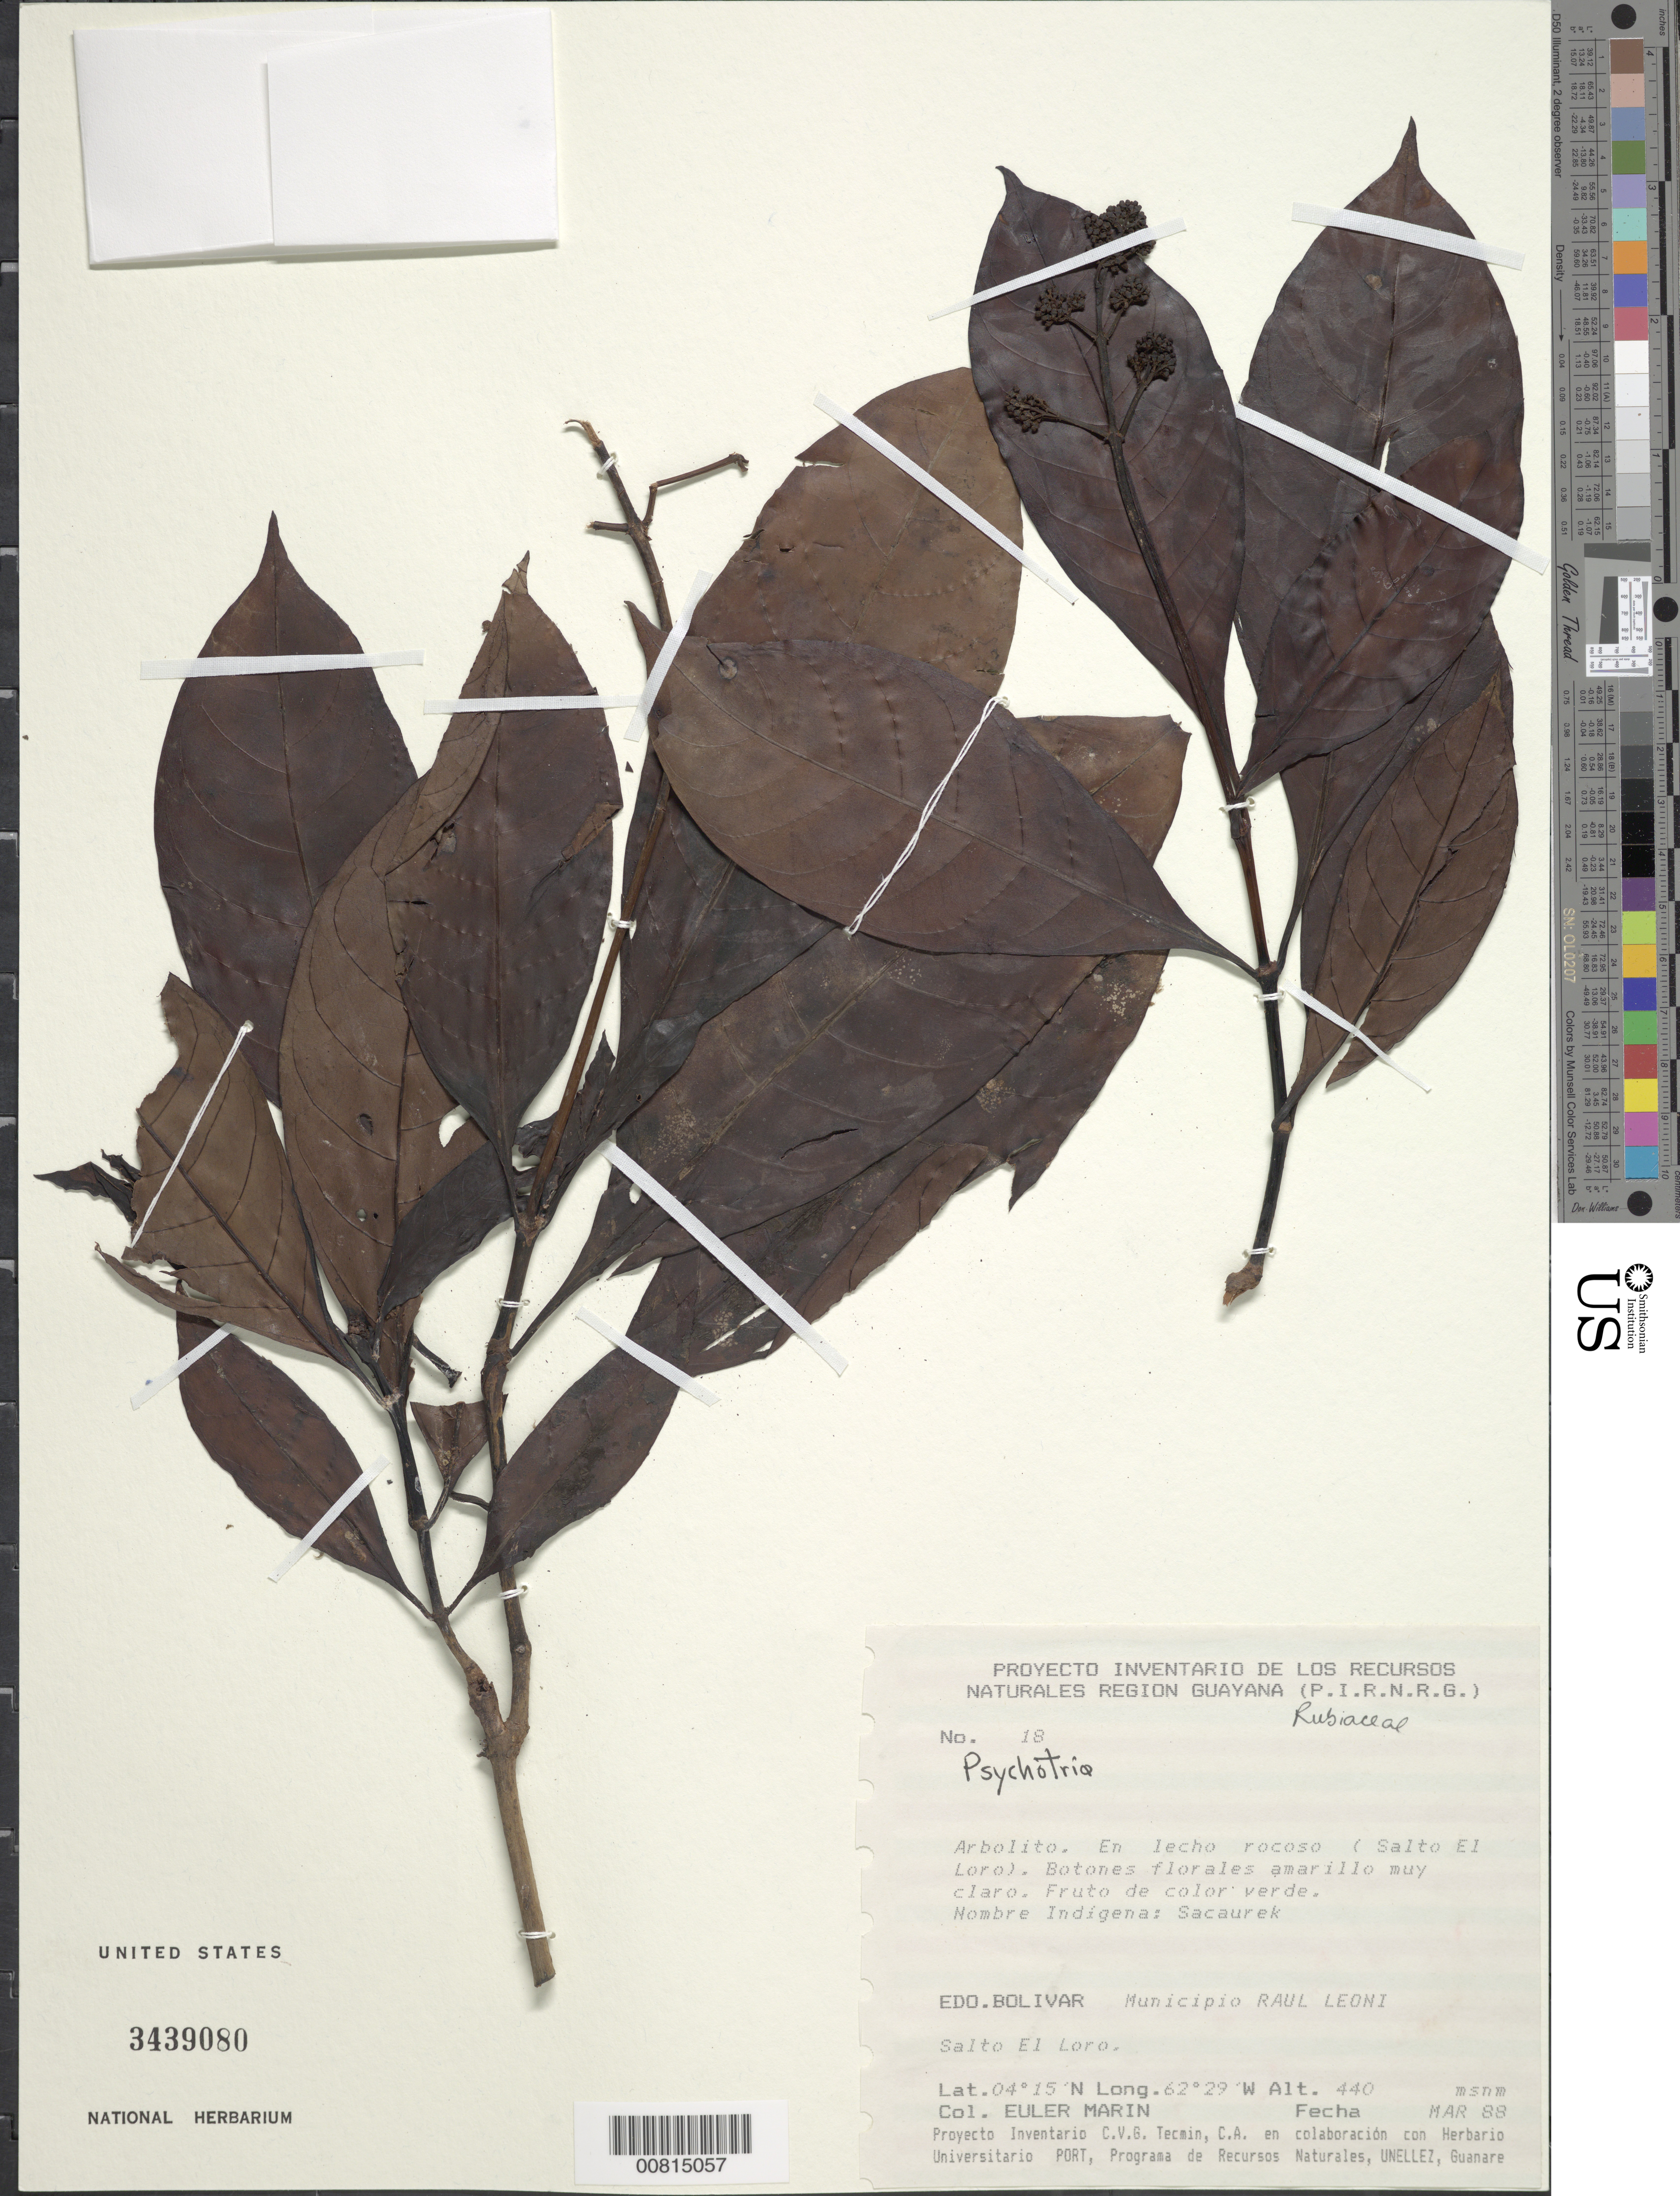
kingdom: Plantae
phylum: Tracheophyta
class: Magnoliopsida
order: Gentianales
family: Rubiaceae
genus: Psychotria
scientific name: Psychotria sp.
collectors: E. Marin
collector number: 18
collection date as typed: Mar-88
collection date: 1988-03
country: Venezuela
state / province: Bolívar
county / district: Angostura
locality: Mun. Raúl Leoni [=Angostura], Salto El Loro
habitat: Lecho rocoso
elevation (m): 440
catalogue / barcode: US 3439080